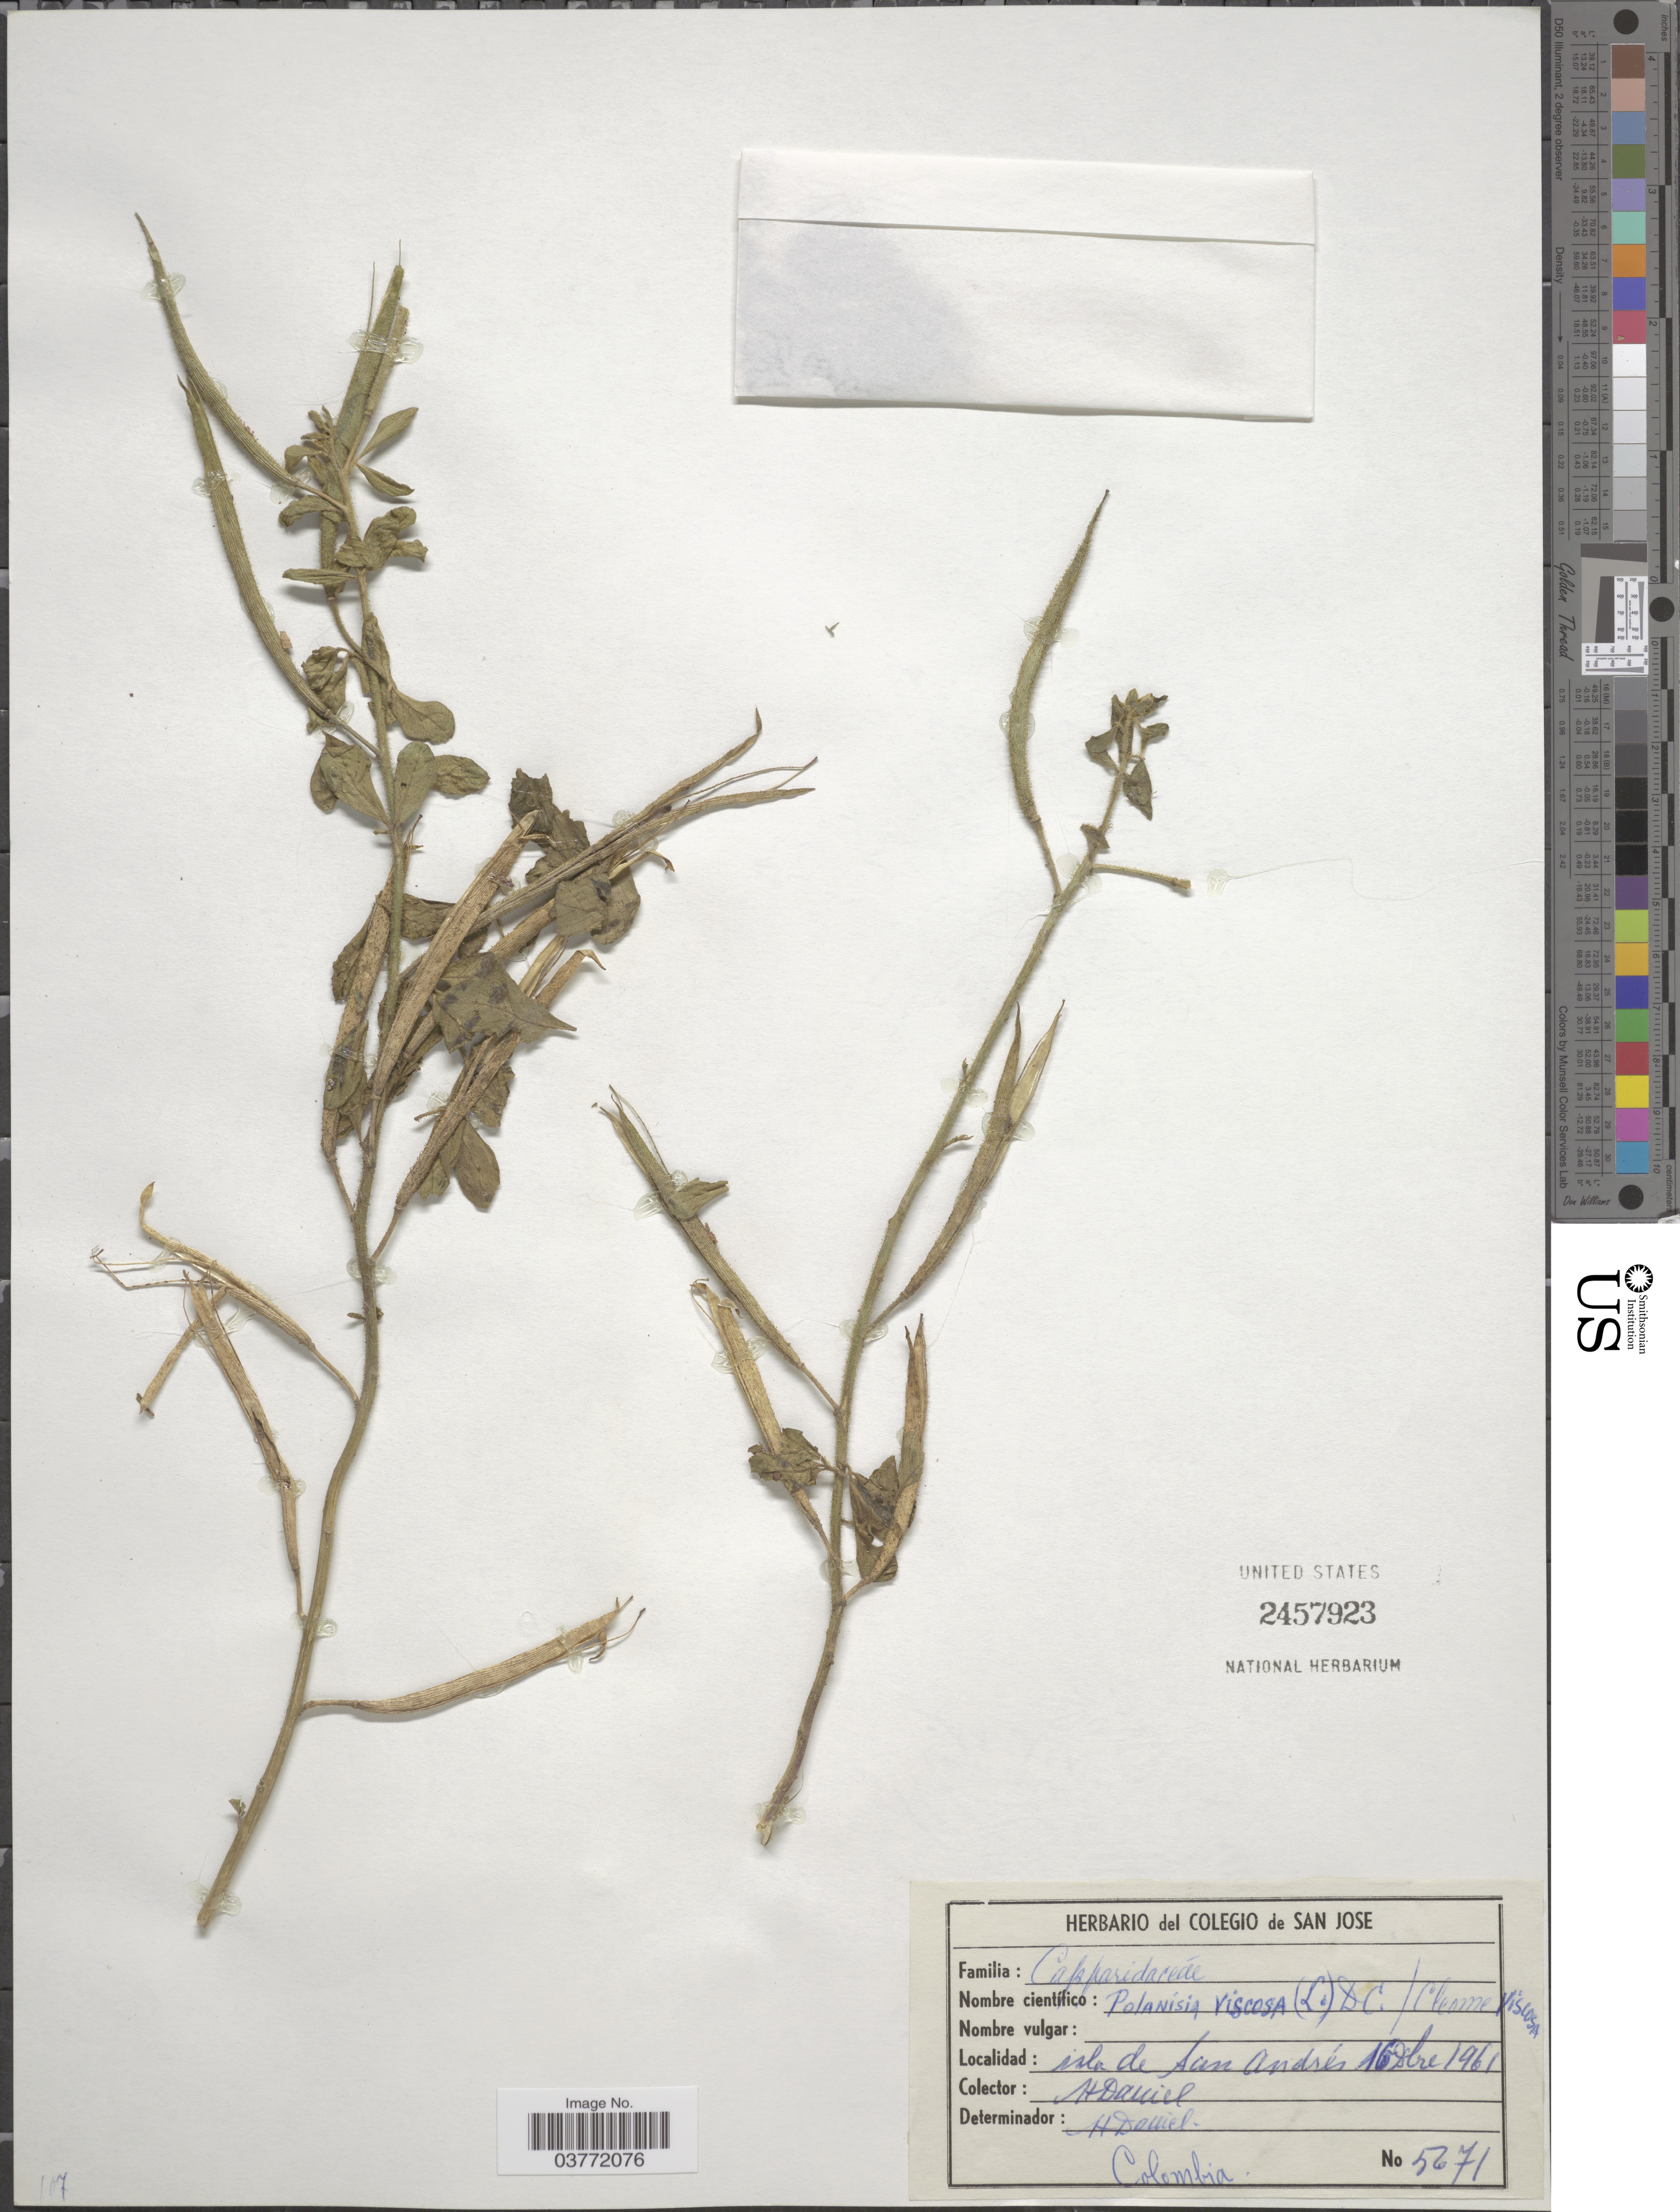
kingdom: Plantae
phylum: Tracheophyta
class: Magnoliopsida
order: Brassicales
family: Cleomaceae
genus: Arivela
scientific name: Arivela viscosa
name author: (L.) Raf.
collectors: H. Daniel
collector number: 5671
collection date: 1961-12-16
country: Colombia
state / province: San Andres y Providencia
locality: Isla de San Andrés.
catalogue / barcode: US 2457923